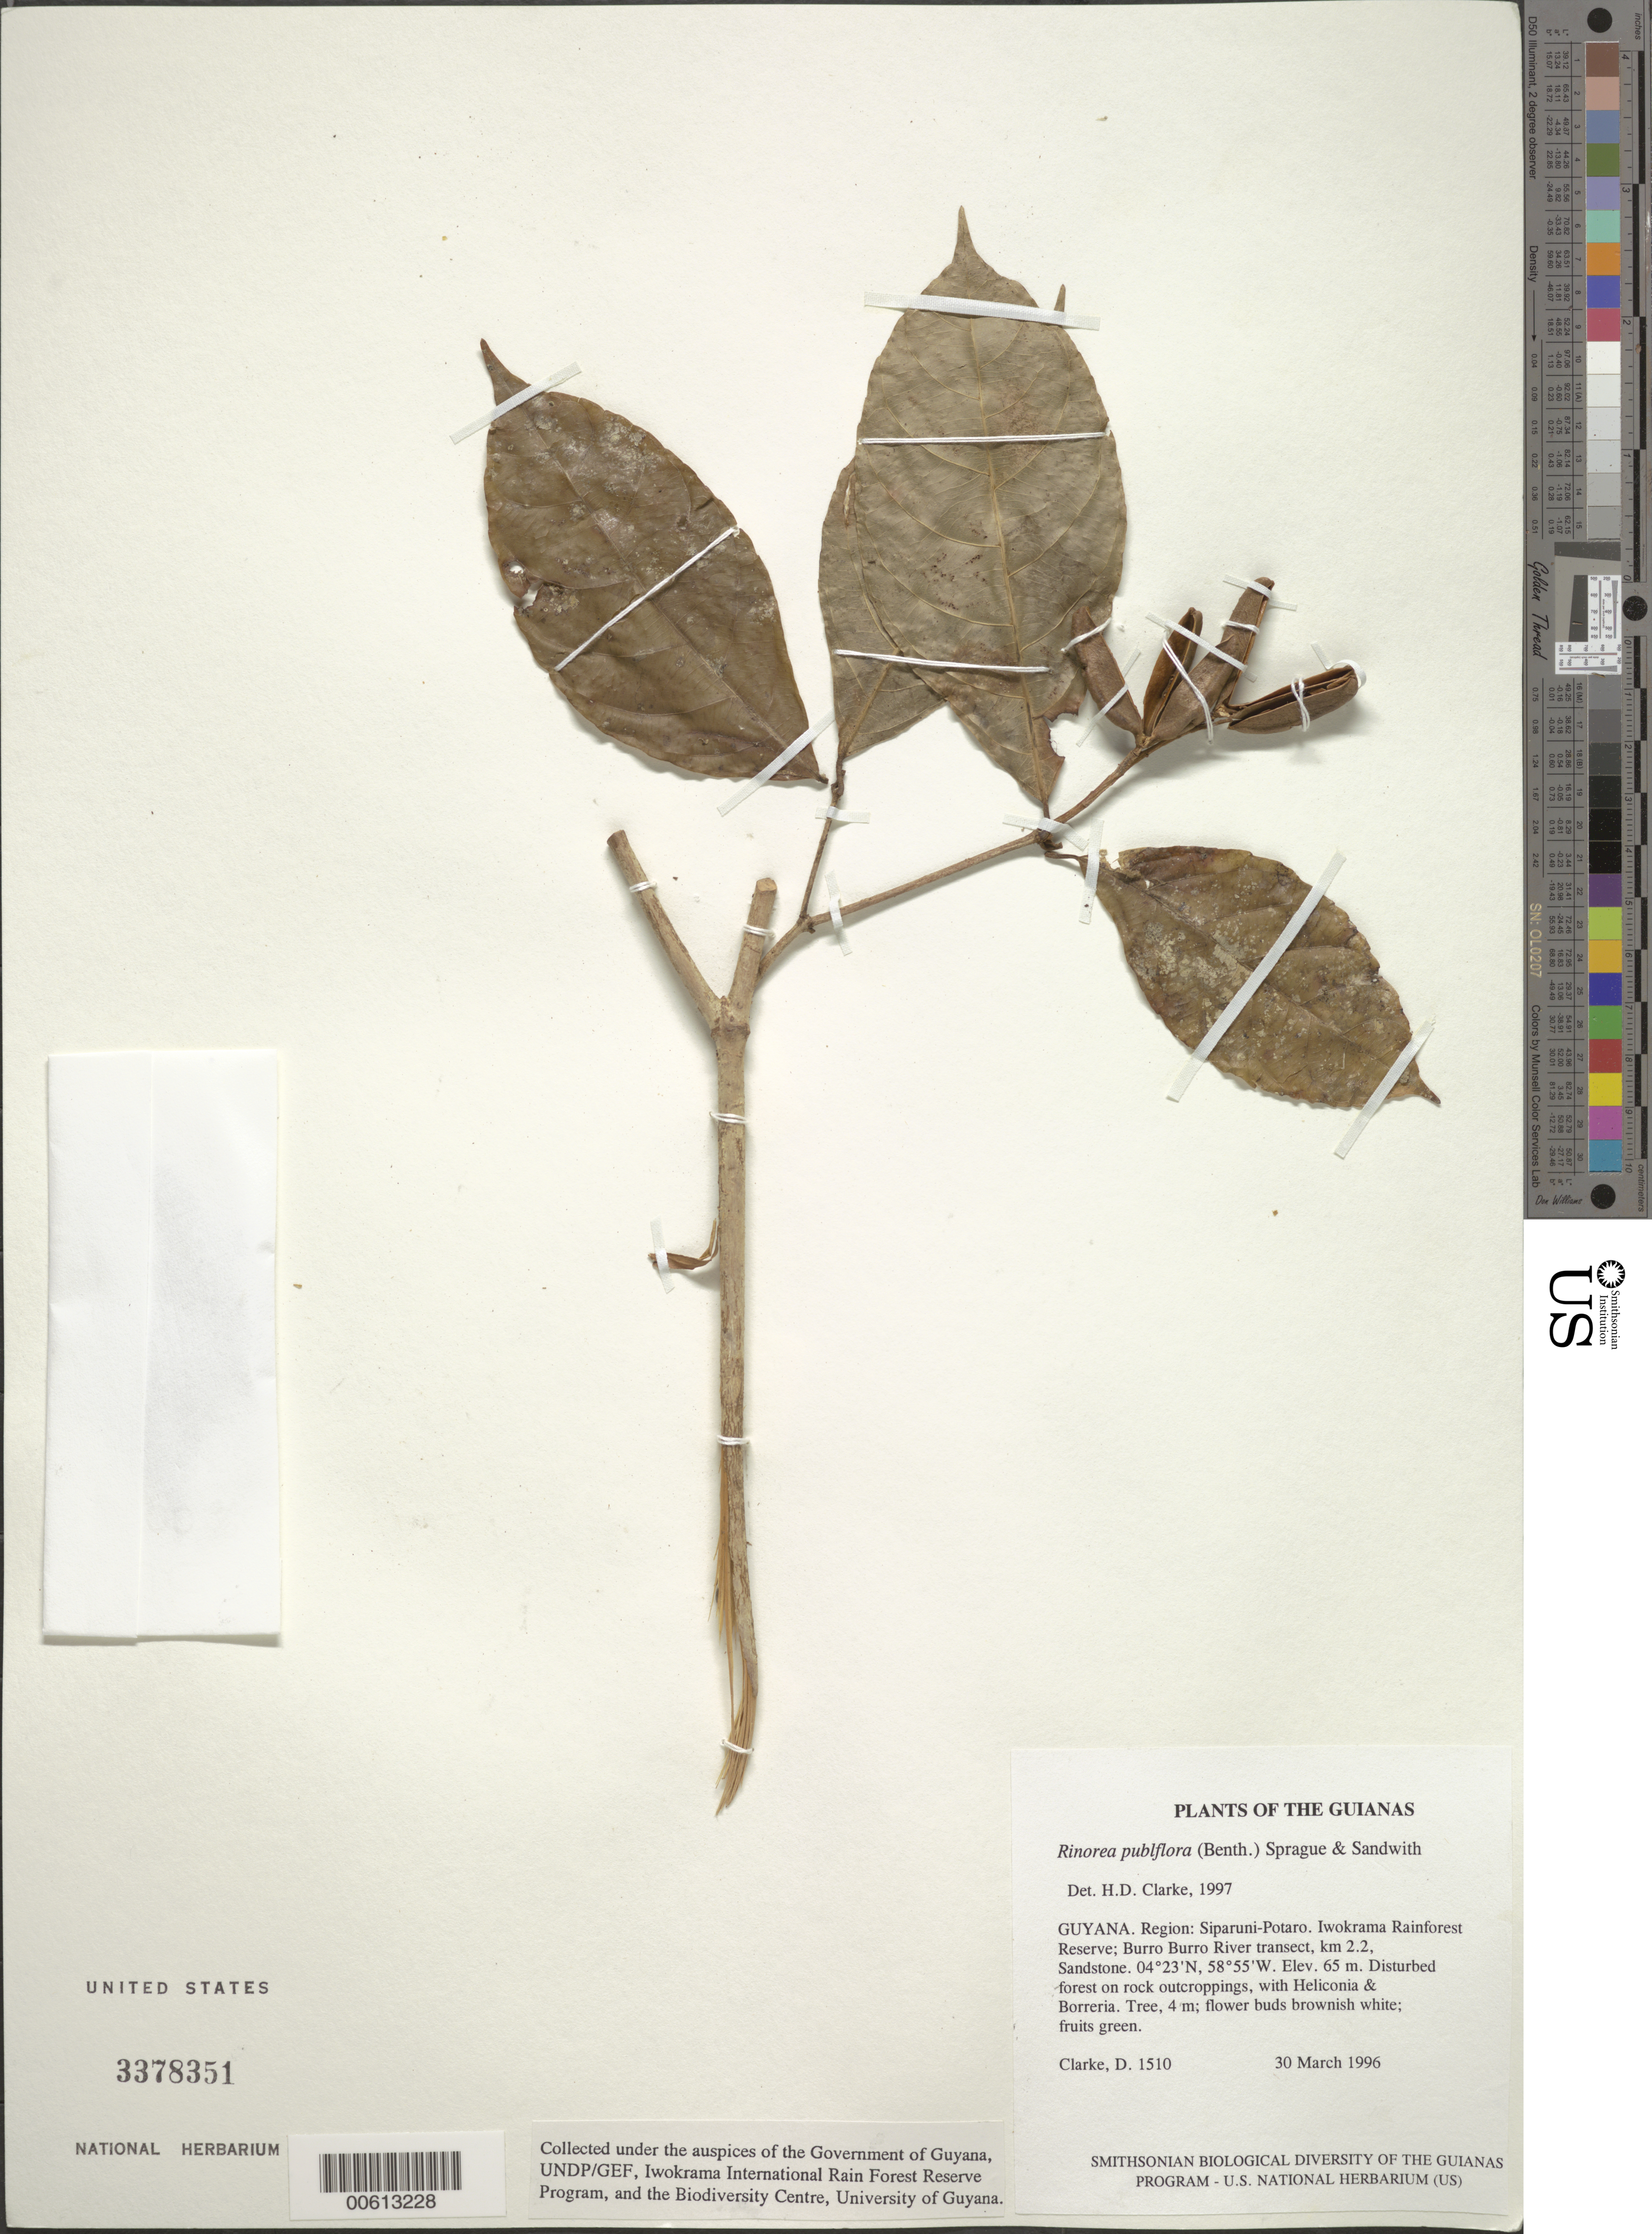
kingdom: Plantae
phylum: Tracheophyta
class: Magnoliopsida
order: Malpighiales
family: Violaceae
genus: Rinorea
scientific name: Rinorea pubiflora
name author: (Benth.) Sprague & Sandwith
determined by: Clarke, H. D., University of North Carolina (Asheville)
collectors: H. D. Clarke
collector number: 1510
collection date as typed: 30 March 1996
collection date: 1996-03-30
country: Guyana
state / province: Potaro-Siparuni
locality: Iwokrama Rainforest Reserve; Burro Burro River transect, km 2.2, Sandstone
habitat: Disturbed forest on rock outcroppings, with Heliconia & Borreria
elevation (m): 65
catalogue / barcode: US 3378351